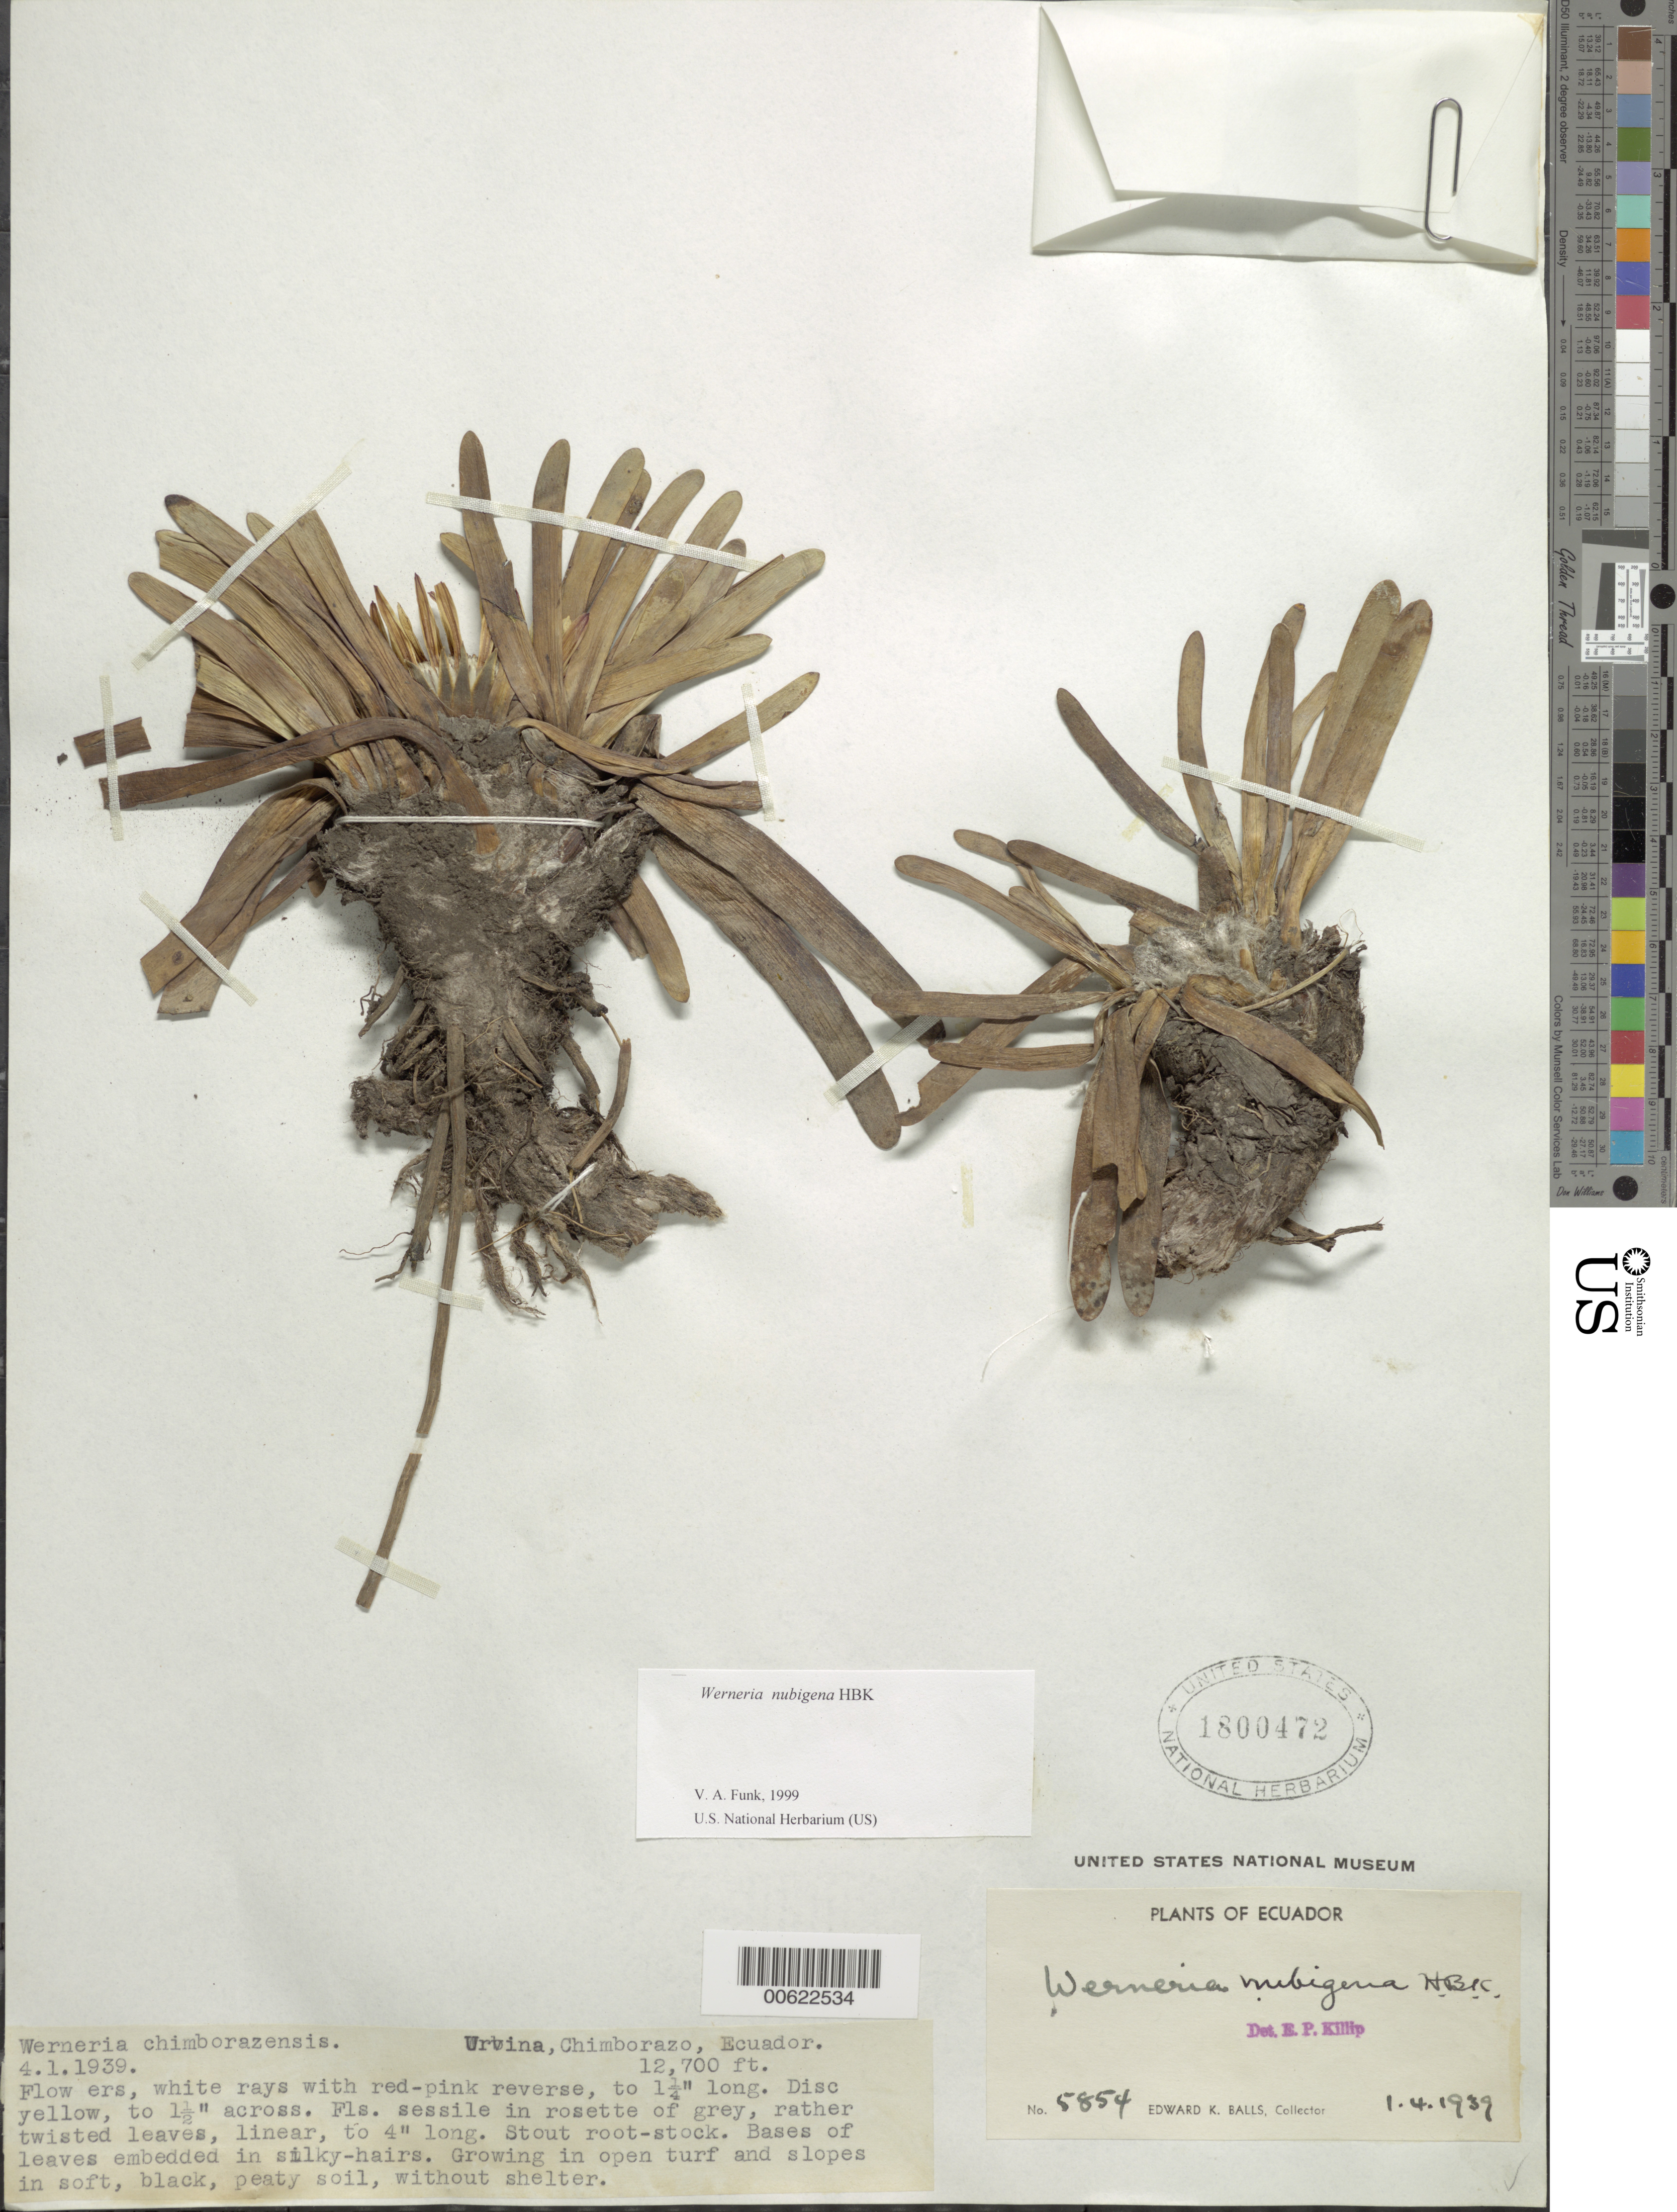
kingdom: Plantae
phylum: Tracheophyta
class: Magnoliopsida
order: Asterales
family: Asteraceae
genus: Werneria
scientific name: Werneria nubigena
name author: Kunth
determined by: Funk, Vicki A., (BOT), Smithsonian Institution - National Museum of Natural History (UNITED STATES)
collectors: E. K. Balls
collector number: B 5854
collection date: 1939-01-04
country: Ecuador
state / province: Chimborazo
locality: Urbina (coords. in Paynter are 01 30S, 78 44W; coords in LXL fields pre pruski]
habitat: Growing in open turf and slopes in soft, black, peaty soil, without shelter.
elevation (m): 3871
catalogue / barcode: US 1800472